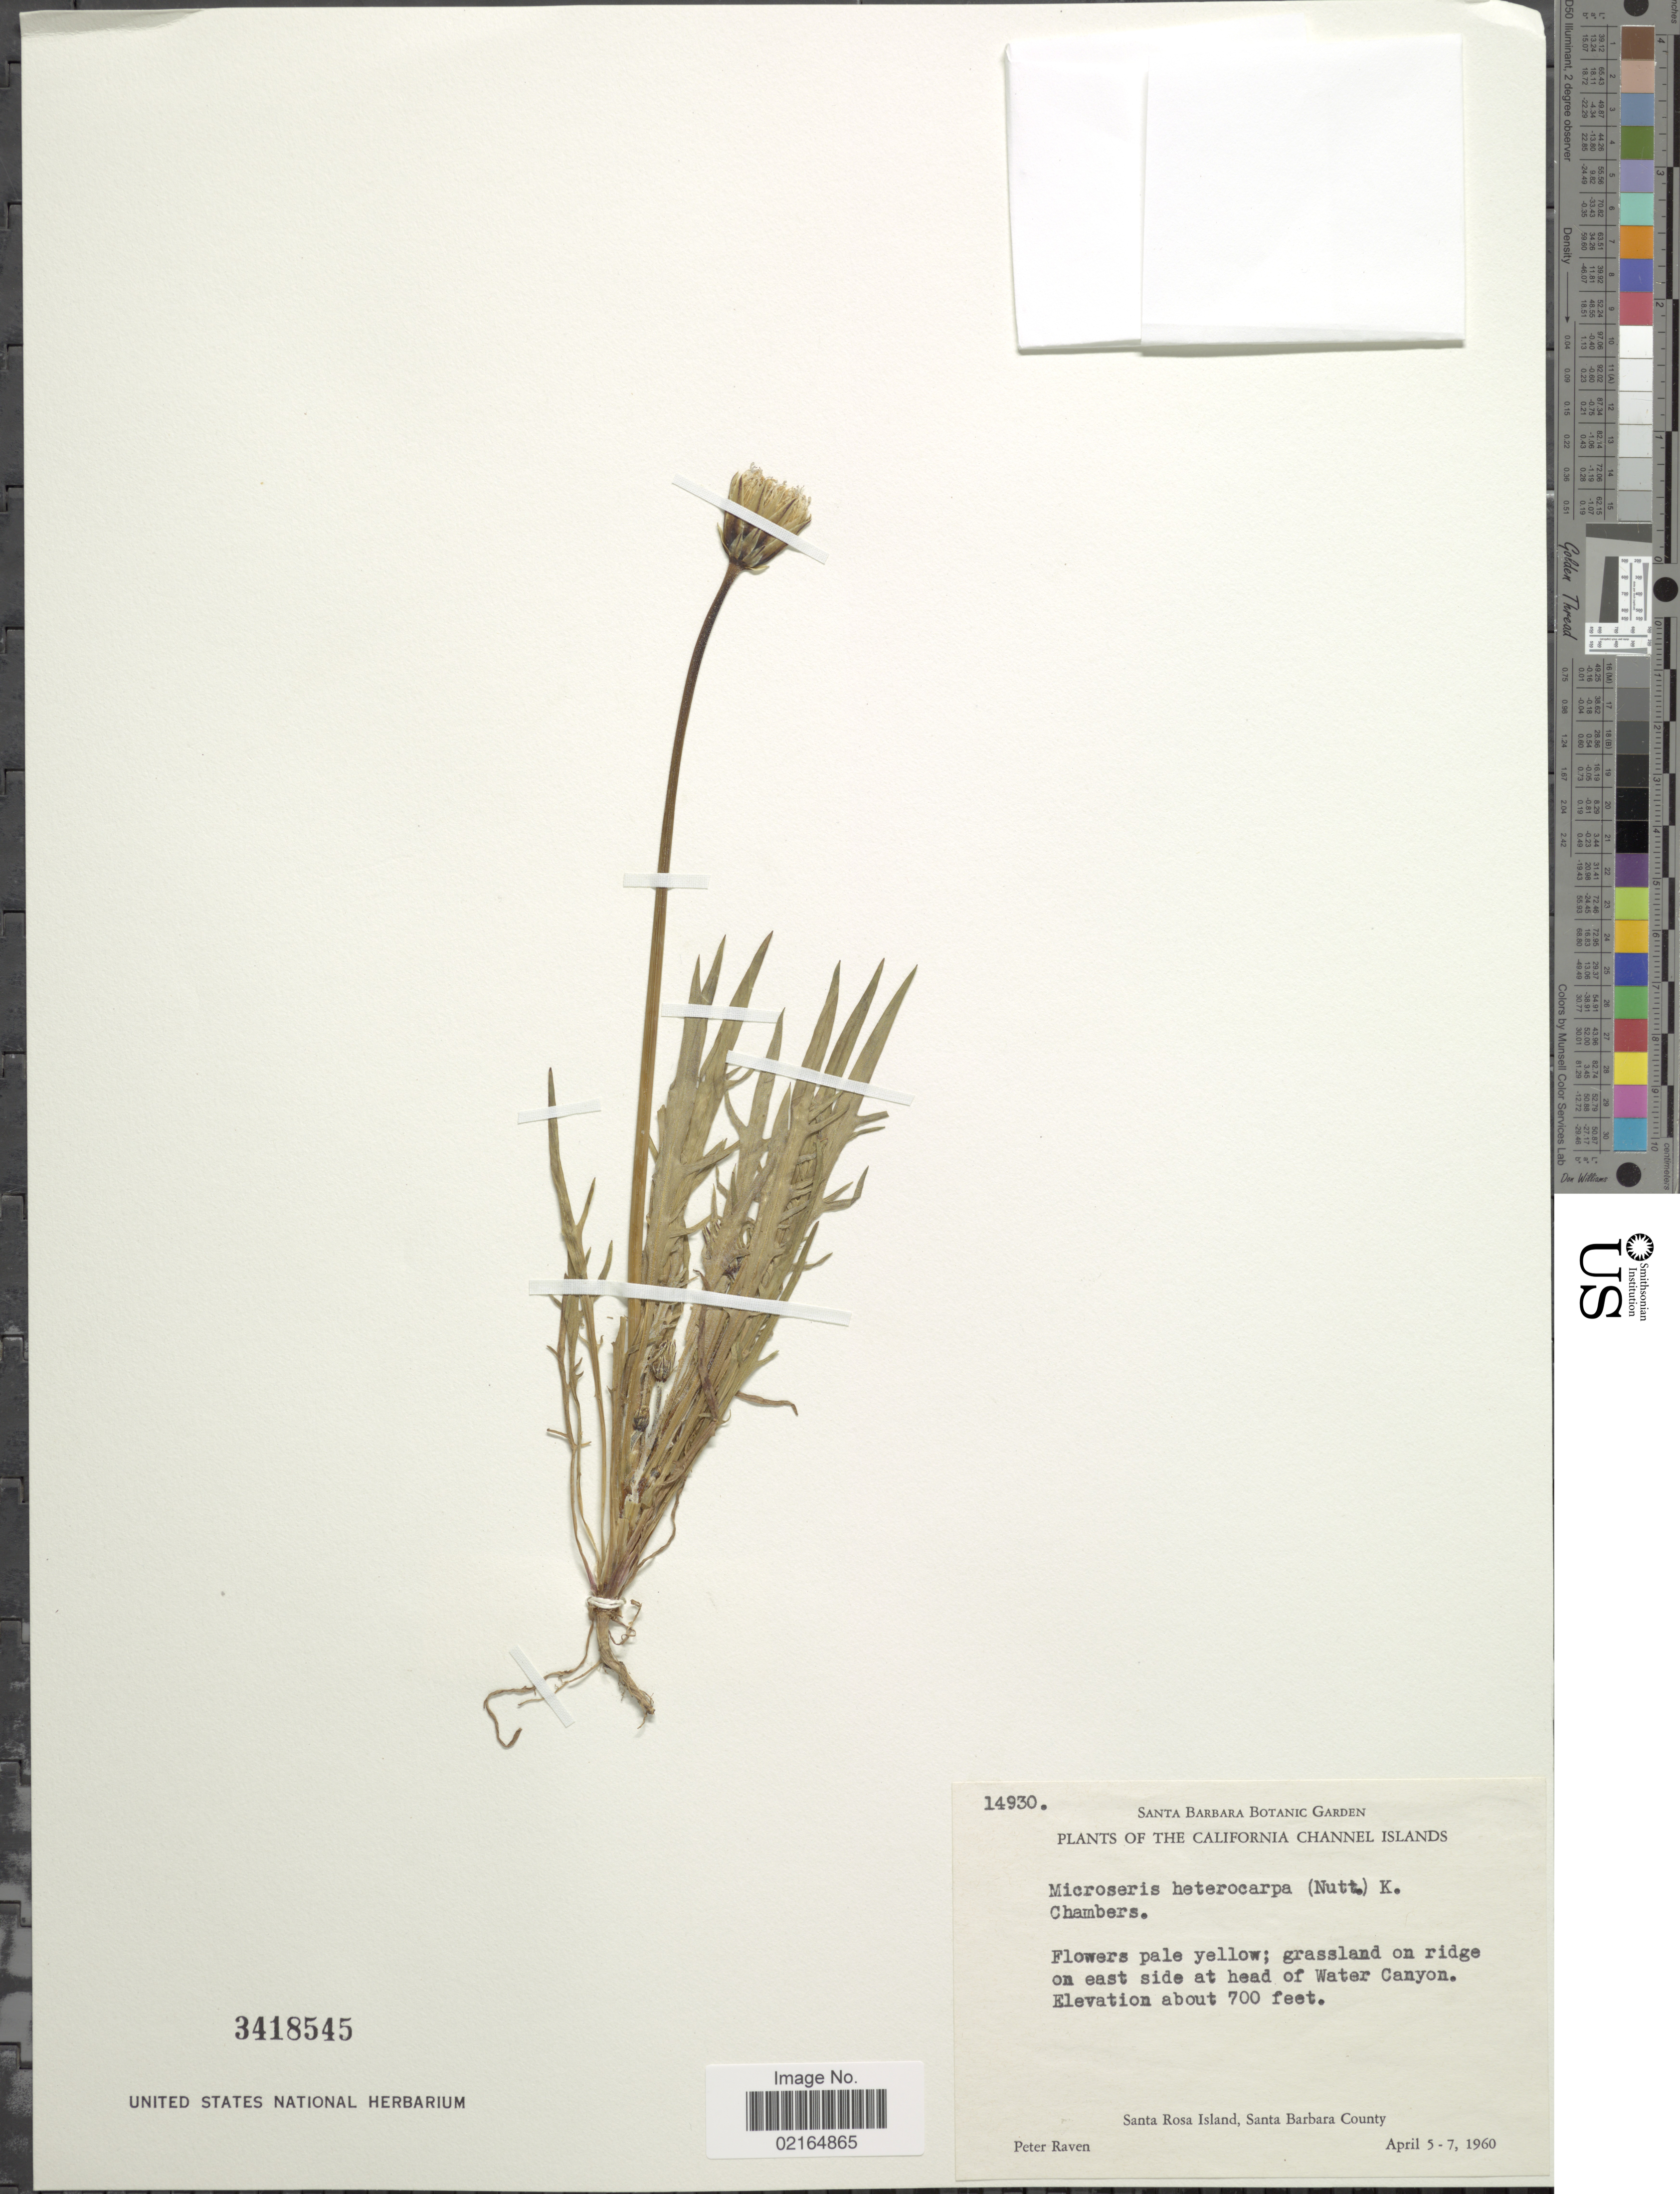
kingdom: Plantae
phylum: Tracheophyta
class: Magnoliopsida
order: Asterales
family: Asteraceae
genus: Microseris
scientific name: Microseris heterocarpa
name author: (Nutt.) K.L. Chambers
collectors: P. Raven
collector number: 14930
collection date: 1960-04-05/1960-04-07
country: United States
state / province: California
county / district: Santa Barbara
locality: California Channel Islands, on ridge on east side at head of Water Canyon, Santa Rosa Island, Santa Barbara County.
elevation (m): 213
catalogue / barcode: US 3418545